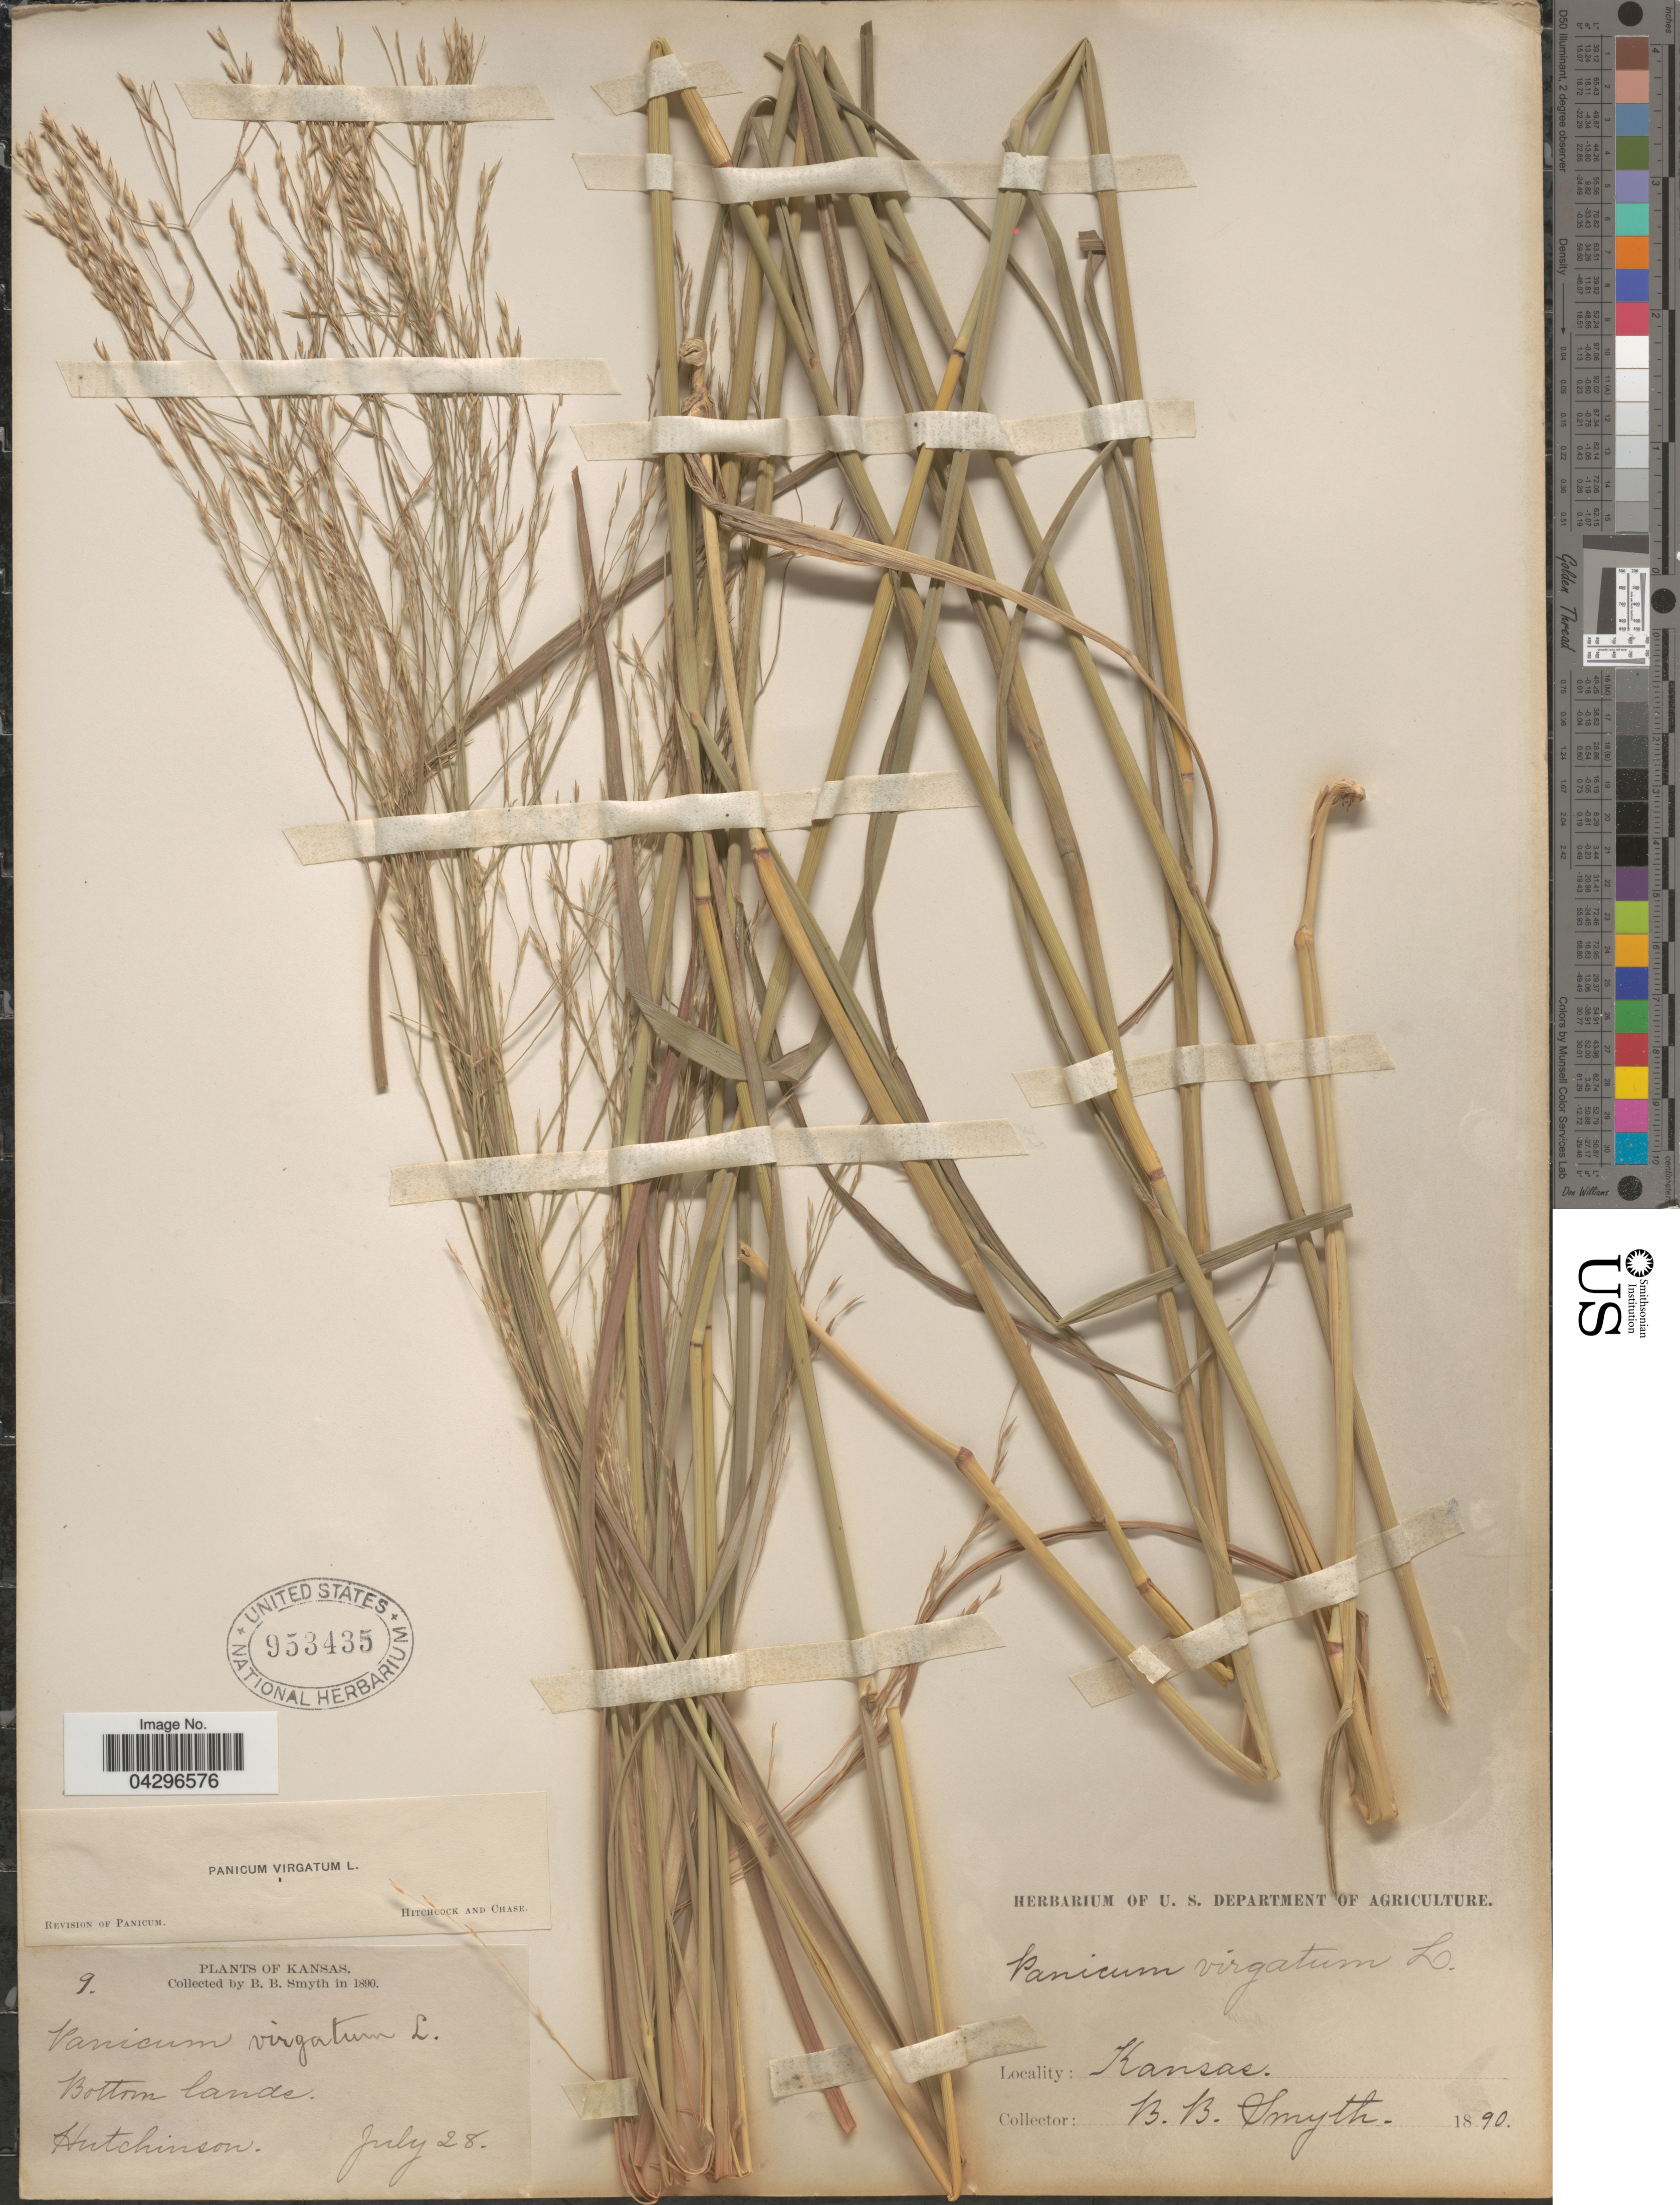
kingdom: Plantae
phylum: Tracheophyta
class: Liliopsida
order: Poales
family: Poaceae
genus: Panicum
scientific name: Panicum virgatum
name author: L.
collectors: B. Smyth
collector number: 9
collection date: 1890-07-28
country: United States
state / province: Kansas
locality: Bottom lands. Hutchinson.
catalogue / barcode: US 953435